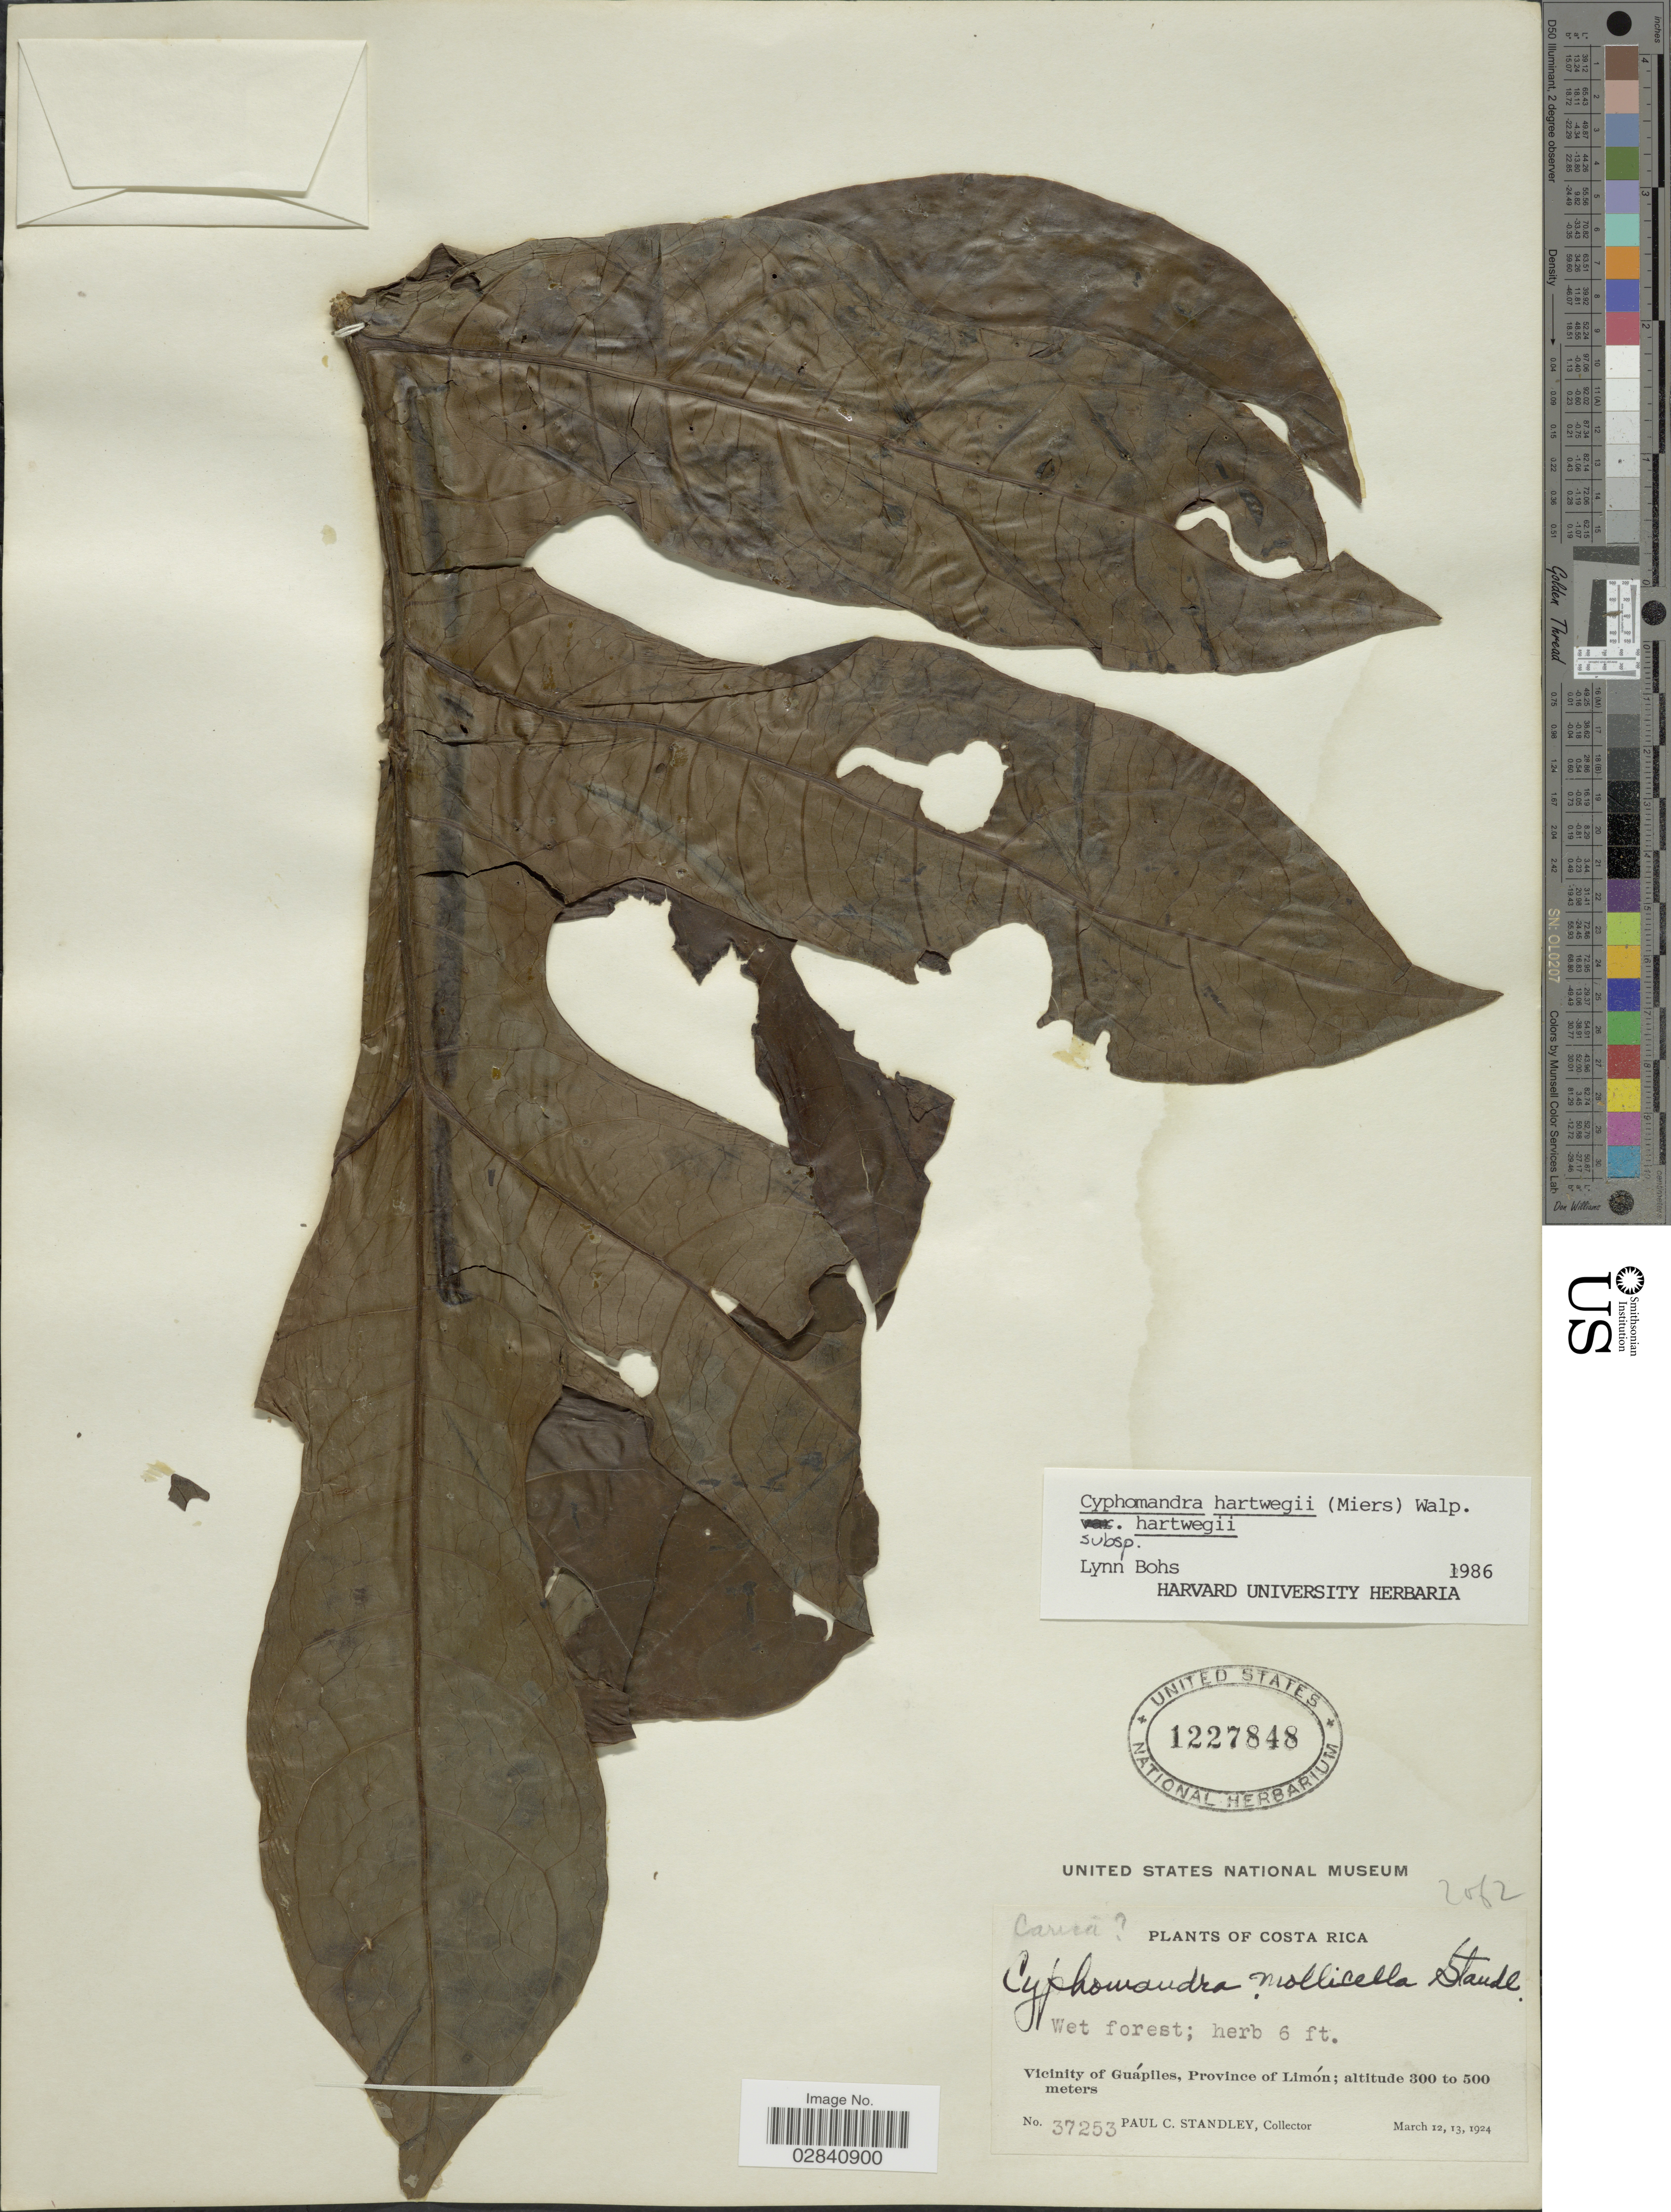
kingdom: Plantae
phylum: Tracheophyta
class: Magnoliopsida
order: Solanales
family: Solanaceae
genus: Cyphomandra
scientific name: Cyphomandra hartwegii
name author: (Miers) Sendtn. ex Walp.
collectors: P. C. Standley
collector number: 37253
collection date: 1924-03-12/1924-03-13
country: Costa Rica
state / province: Limón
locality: Vicinity of Guápiles.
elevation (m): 300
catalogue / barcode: US 1227848